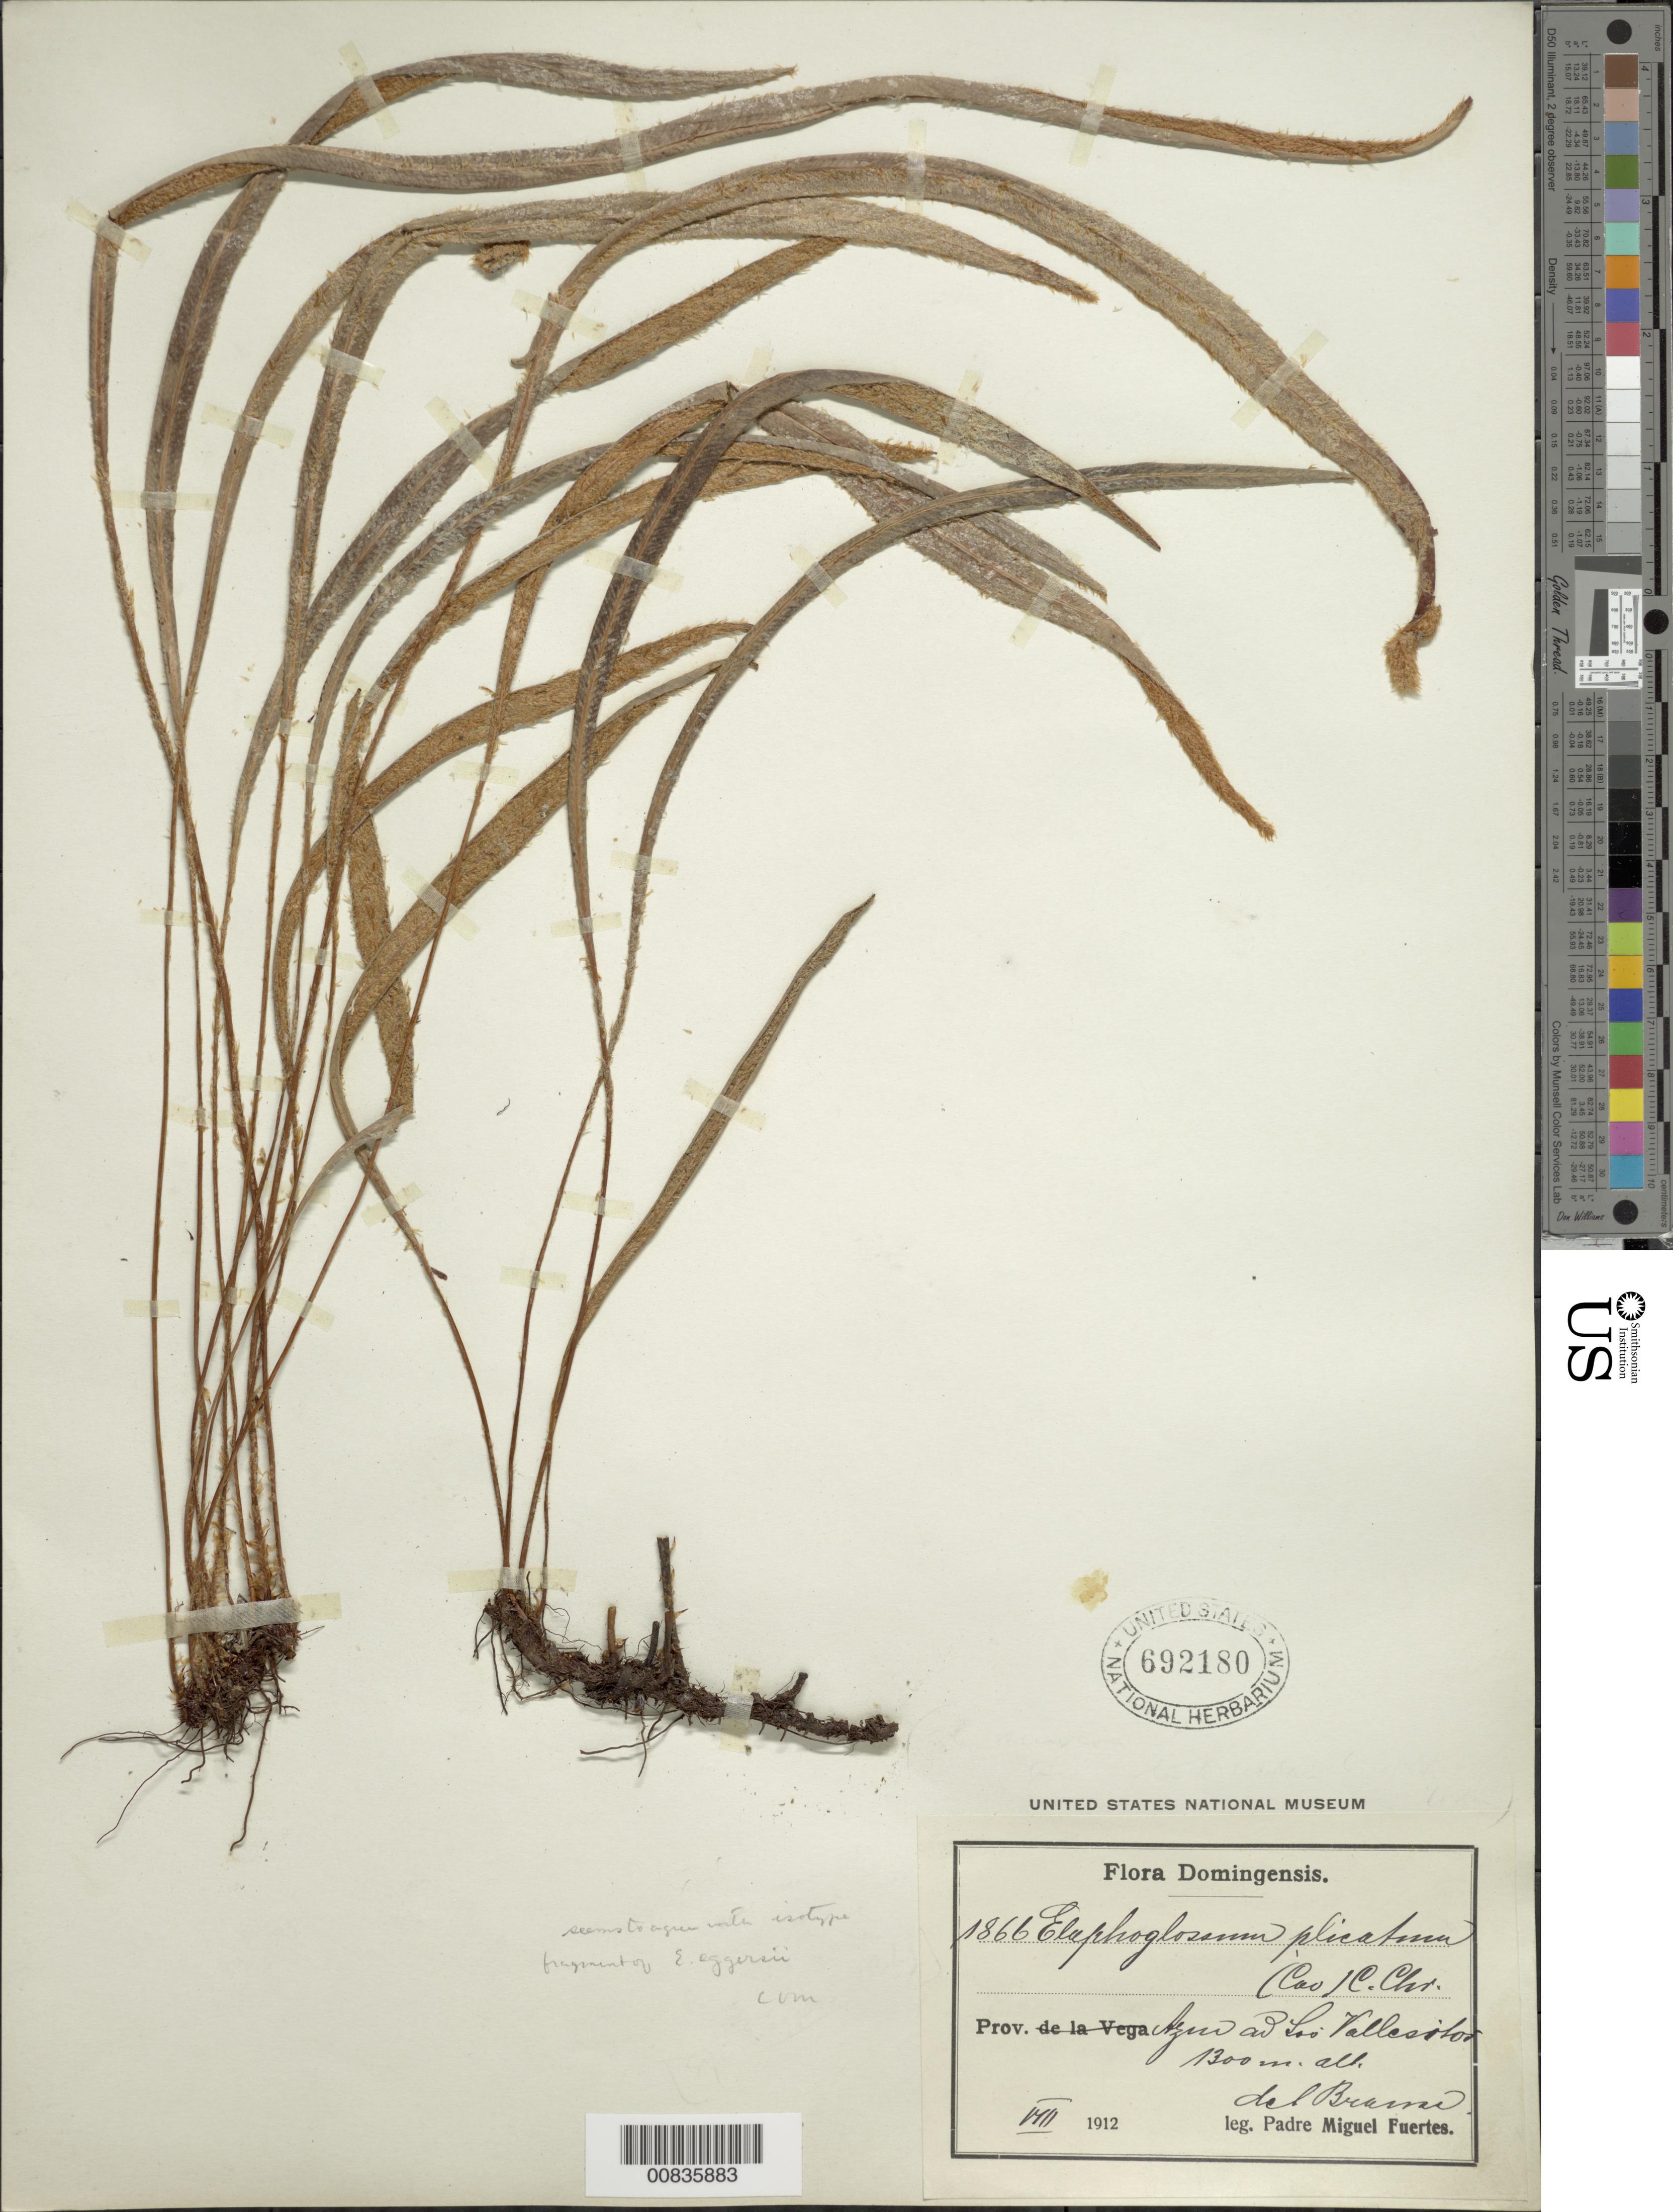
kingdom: Plantae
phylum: Tracheophyta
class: Polypodiopsida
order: Polypodiales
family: Dryopteridaceae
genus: Elaphoglossum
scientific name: Elaphoglossum eggersii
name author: (Baker) Christ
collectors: M. D. Fuertes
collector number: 1866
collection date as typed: Jul 1912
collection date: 1912-07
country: Dominican Republic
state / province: Azua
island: Hispaniola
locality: Los Vallesotos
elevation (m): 1300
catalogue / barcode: US 692180